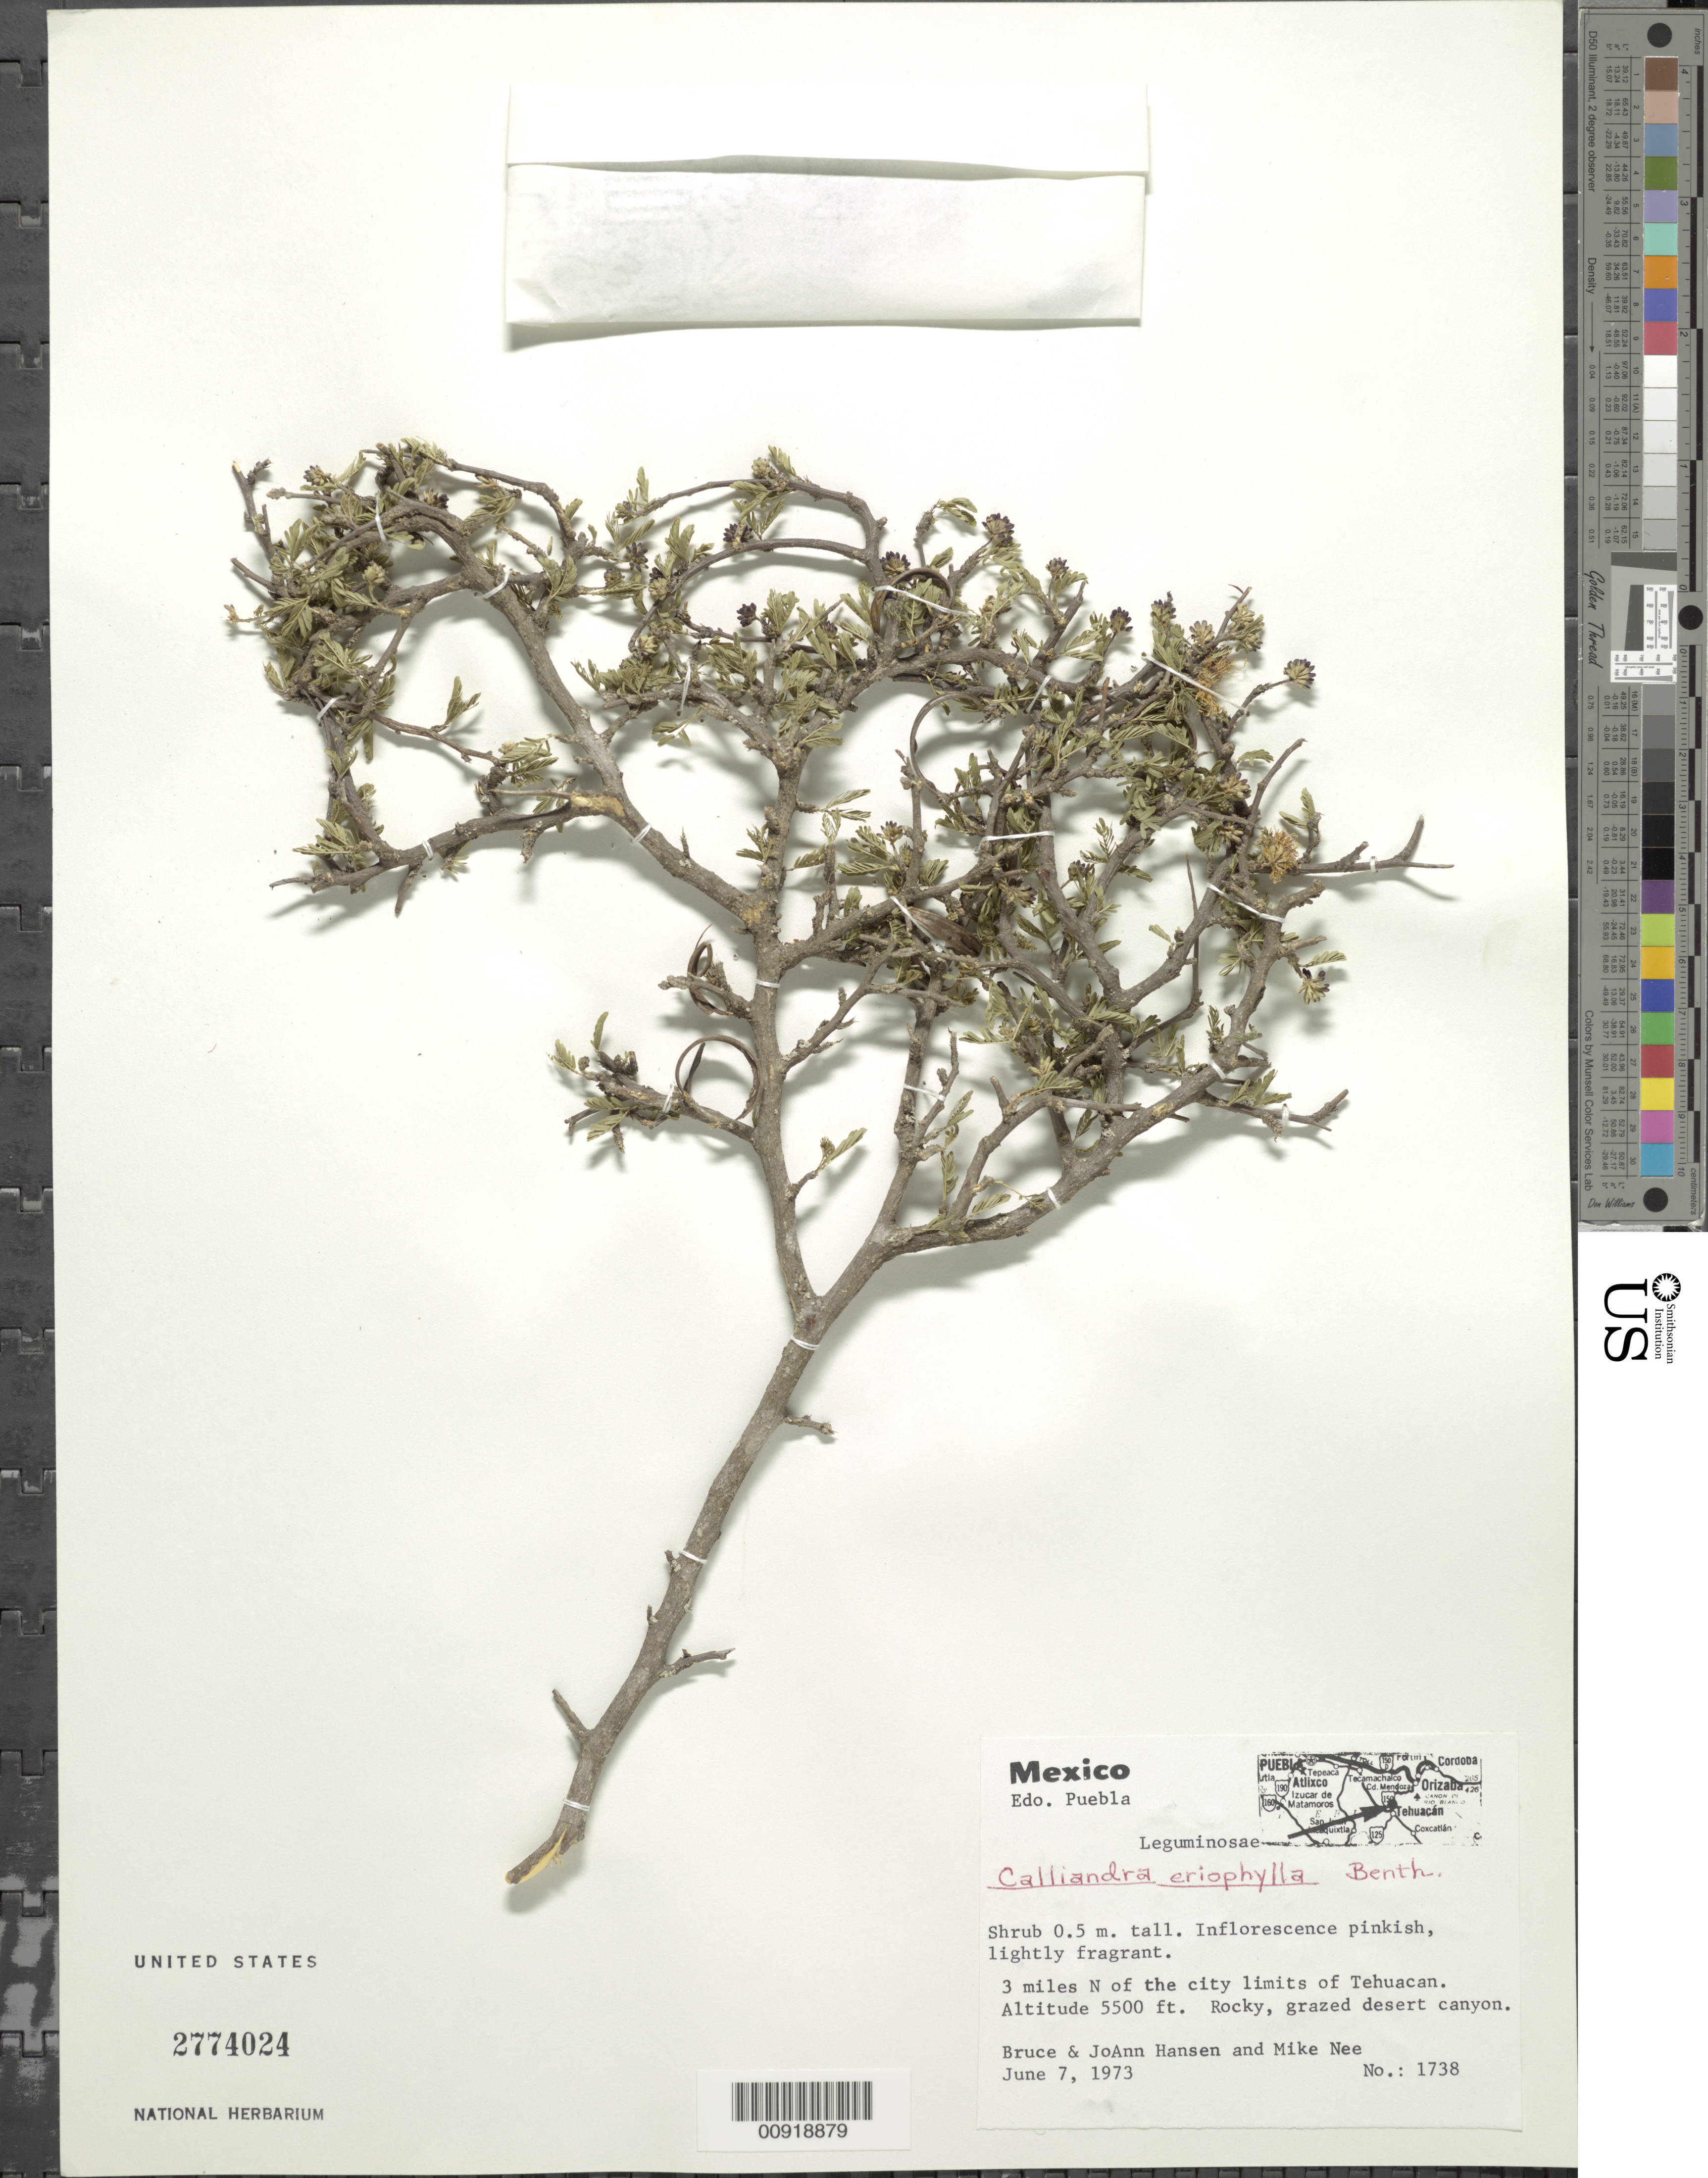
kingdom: Plantae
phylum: Tracheophyta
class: Magnoliopsida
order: Fabales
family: Fabaceae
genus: Calliandra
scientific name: Calliandra eriophylla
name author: Benth.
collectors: B. Hansen, J. Hansen & M. Nee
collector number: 1738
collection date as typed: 07 Jun 1973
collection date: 1973-06-07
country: Mexico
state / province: Puebla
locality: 3 miles N of the city limits of Tehuacan.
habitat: Rocky, grazed desert canyon.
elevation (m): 1676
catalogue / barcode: US 2774024